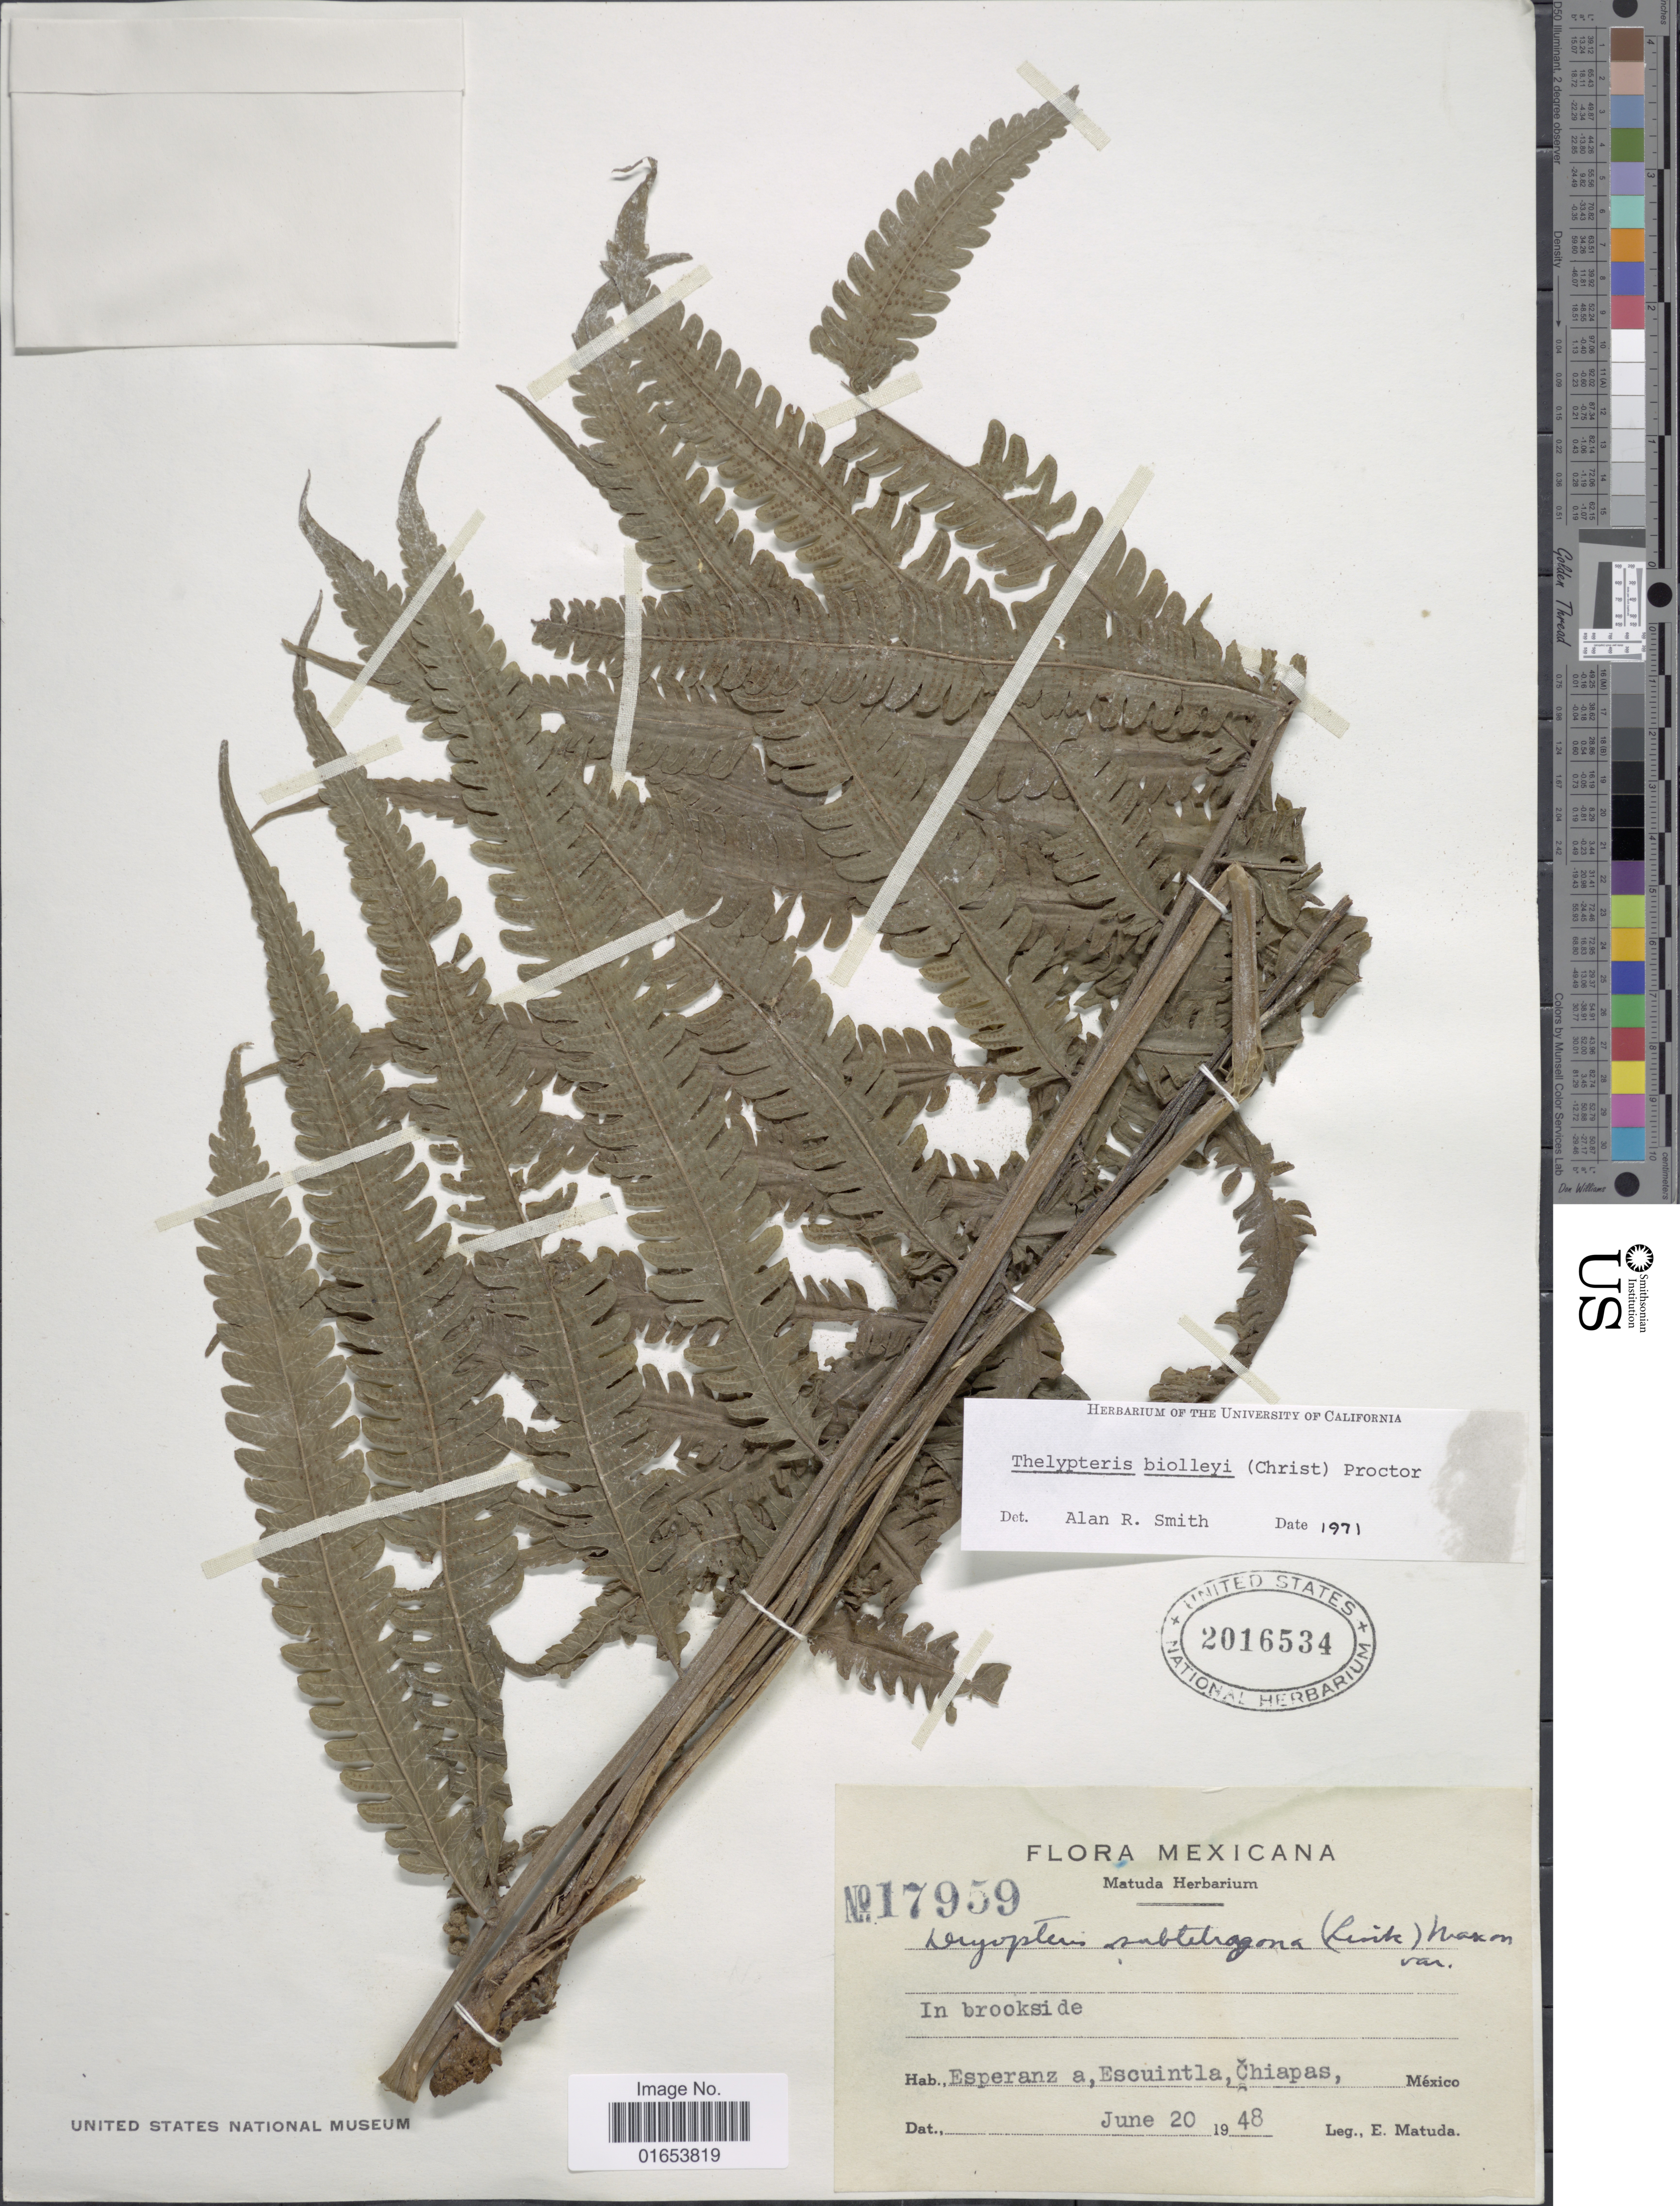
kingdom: Plantae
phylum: Tracheophyta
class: Polypodiopsida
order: Polypodiales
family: Thelypteridaceae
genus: Goniopteris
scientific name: Goniopteris biolleyi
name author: (C. Chr.) Pic. Serm.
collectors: E. Matuda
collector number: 17959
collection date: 1948-06-20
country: Mexico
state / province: Chiapas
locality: Esperanz a, Escuintla, Chiapas, Mexico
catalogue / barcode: US 2016534